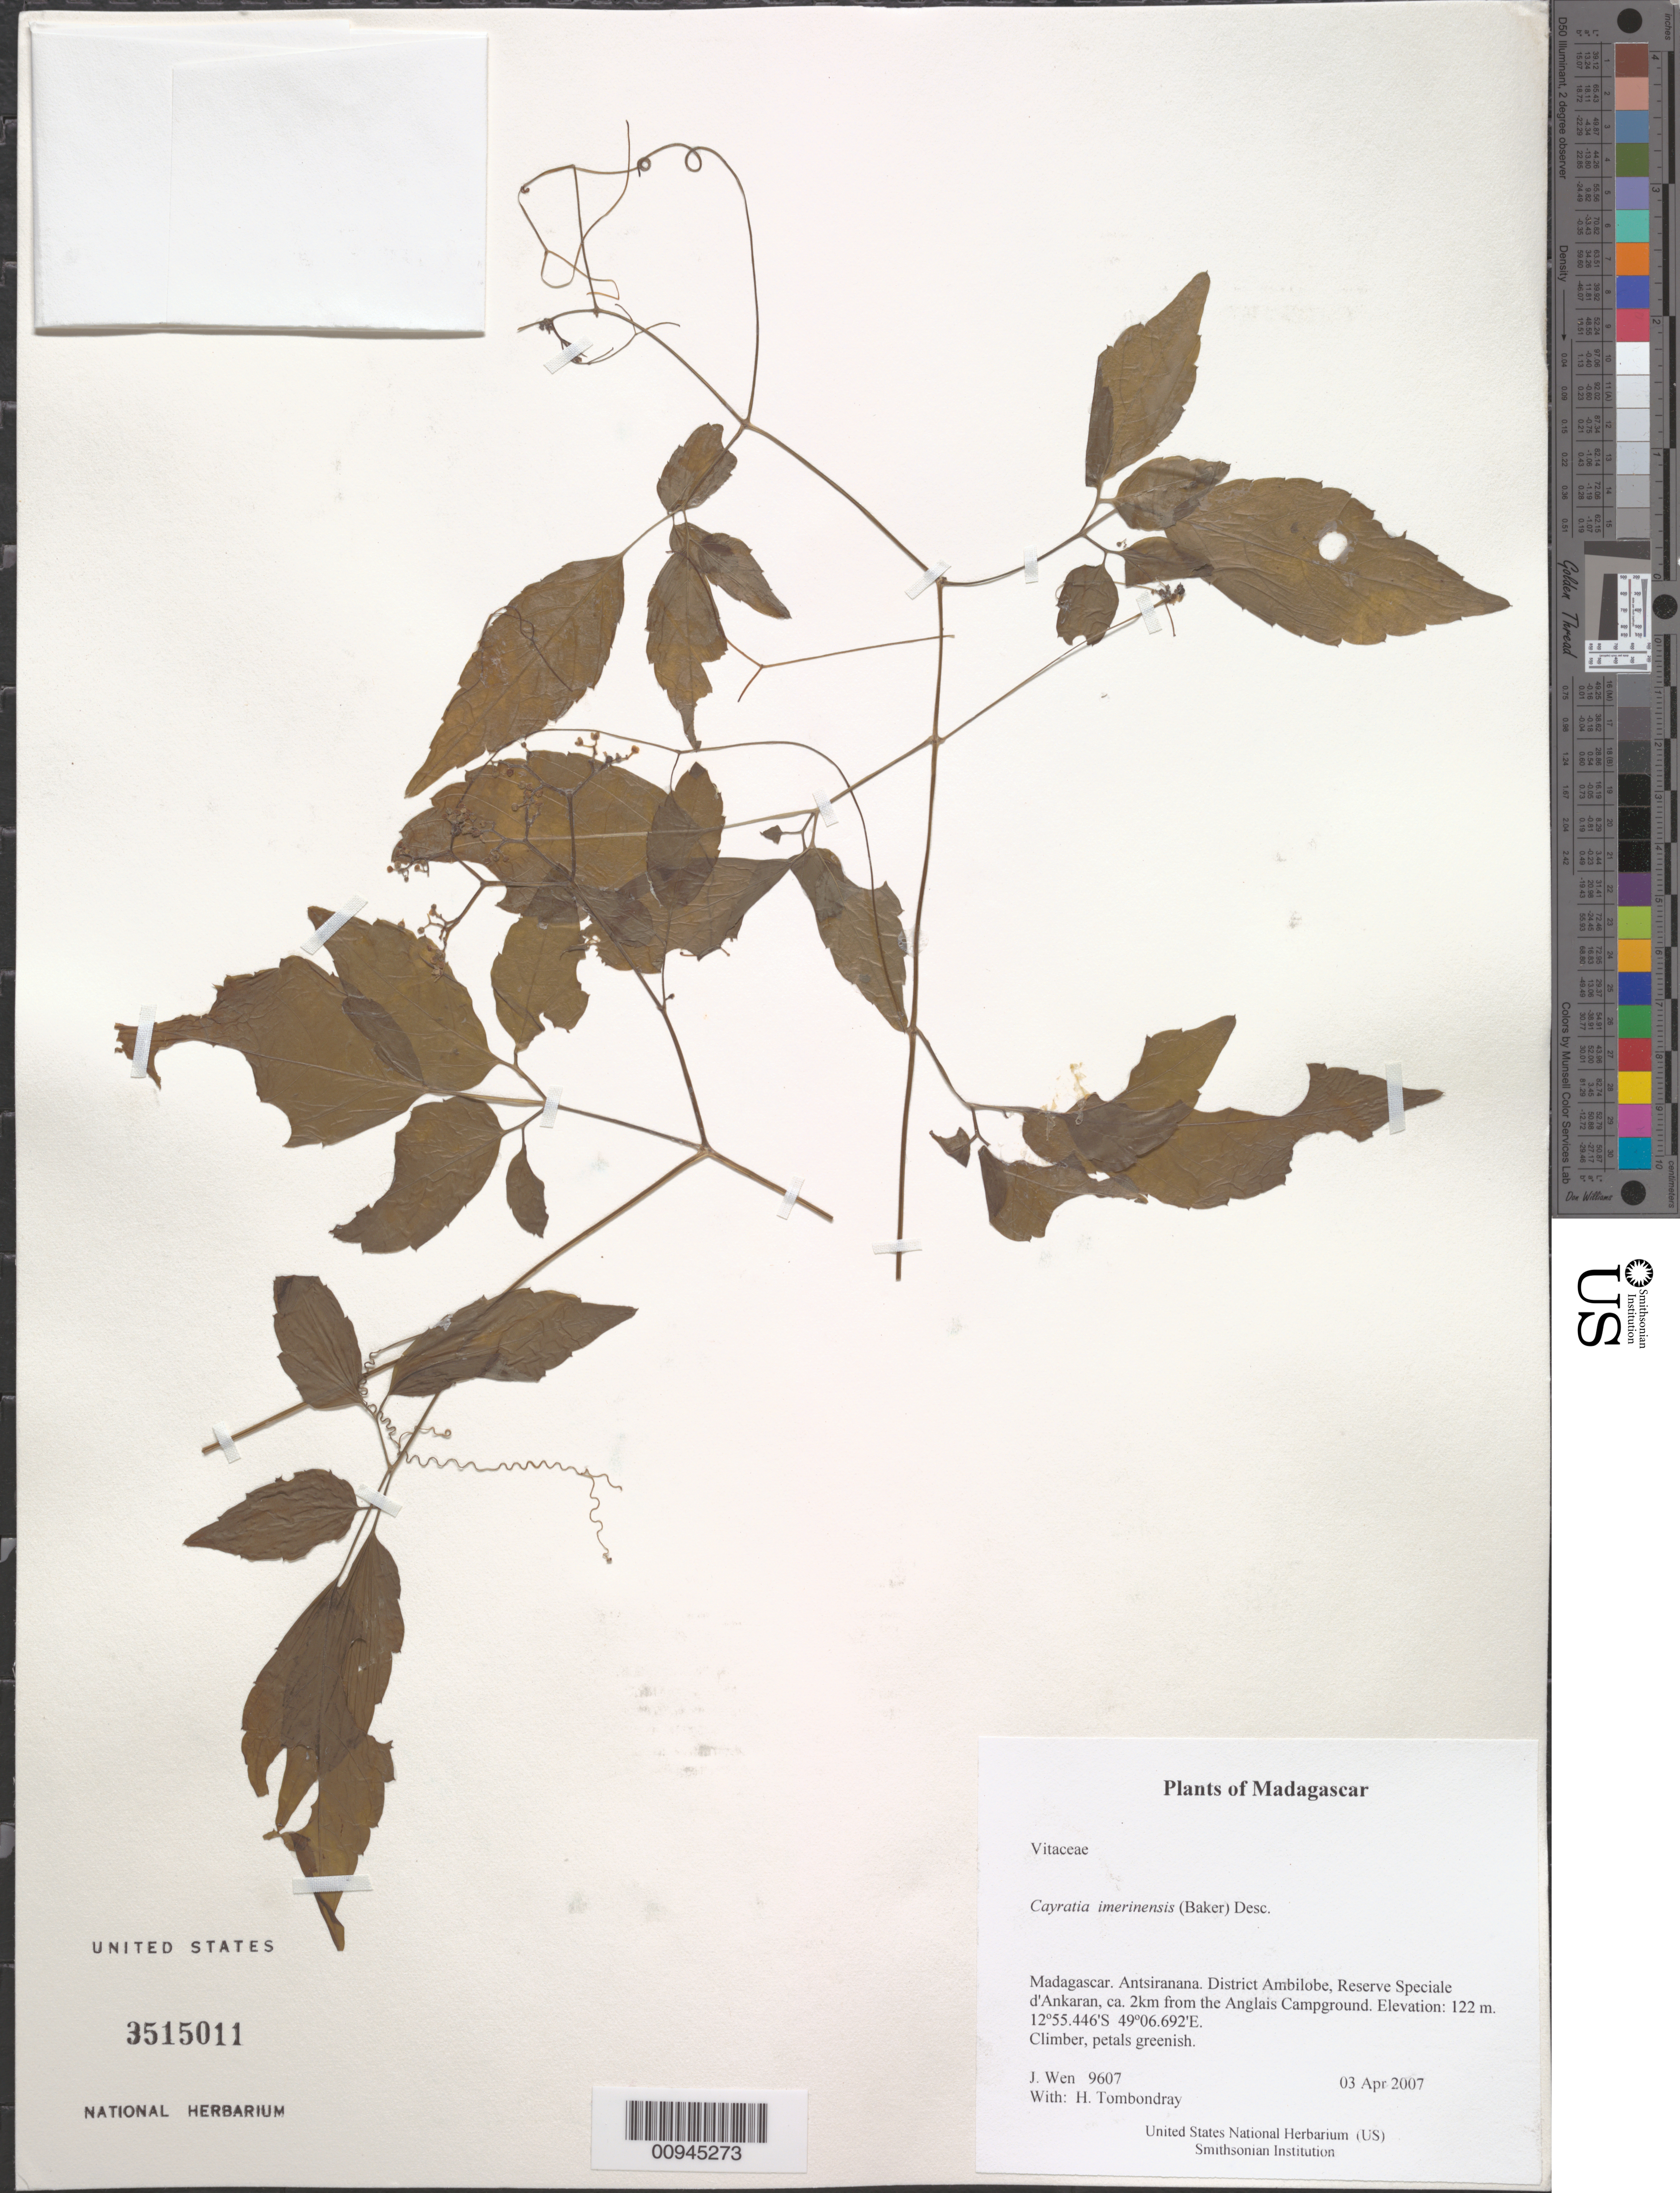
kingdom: Plantae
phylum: Tracheophyta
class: Magnoliopsida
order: Vitales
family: Vitaceae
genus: Cayratia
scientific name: Cayratia imerinensis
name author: (Baker) Desc.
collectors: J. Wen & H. Tombondray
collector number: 9607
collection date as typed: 03 Apr 2007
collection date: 2007-04-03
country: Madagascar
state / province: Diana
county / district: Ambilobe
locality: District Ambilobe, Reserve Speciale d'Ankaran, ca. 2km from the Anglais Campground.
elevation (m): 122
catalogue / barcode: US 3515011